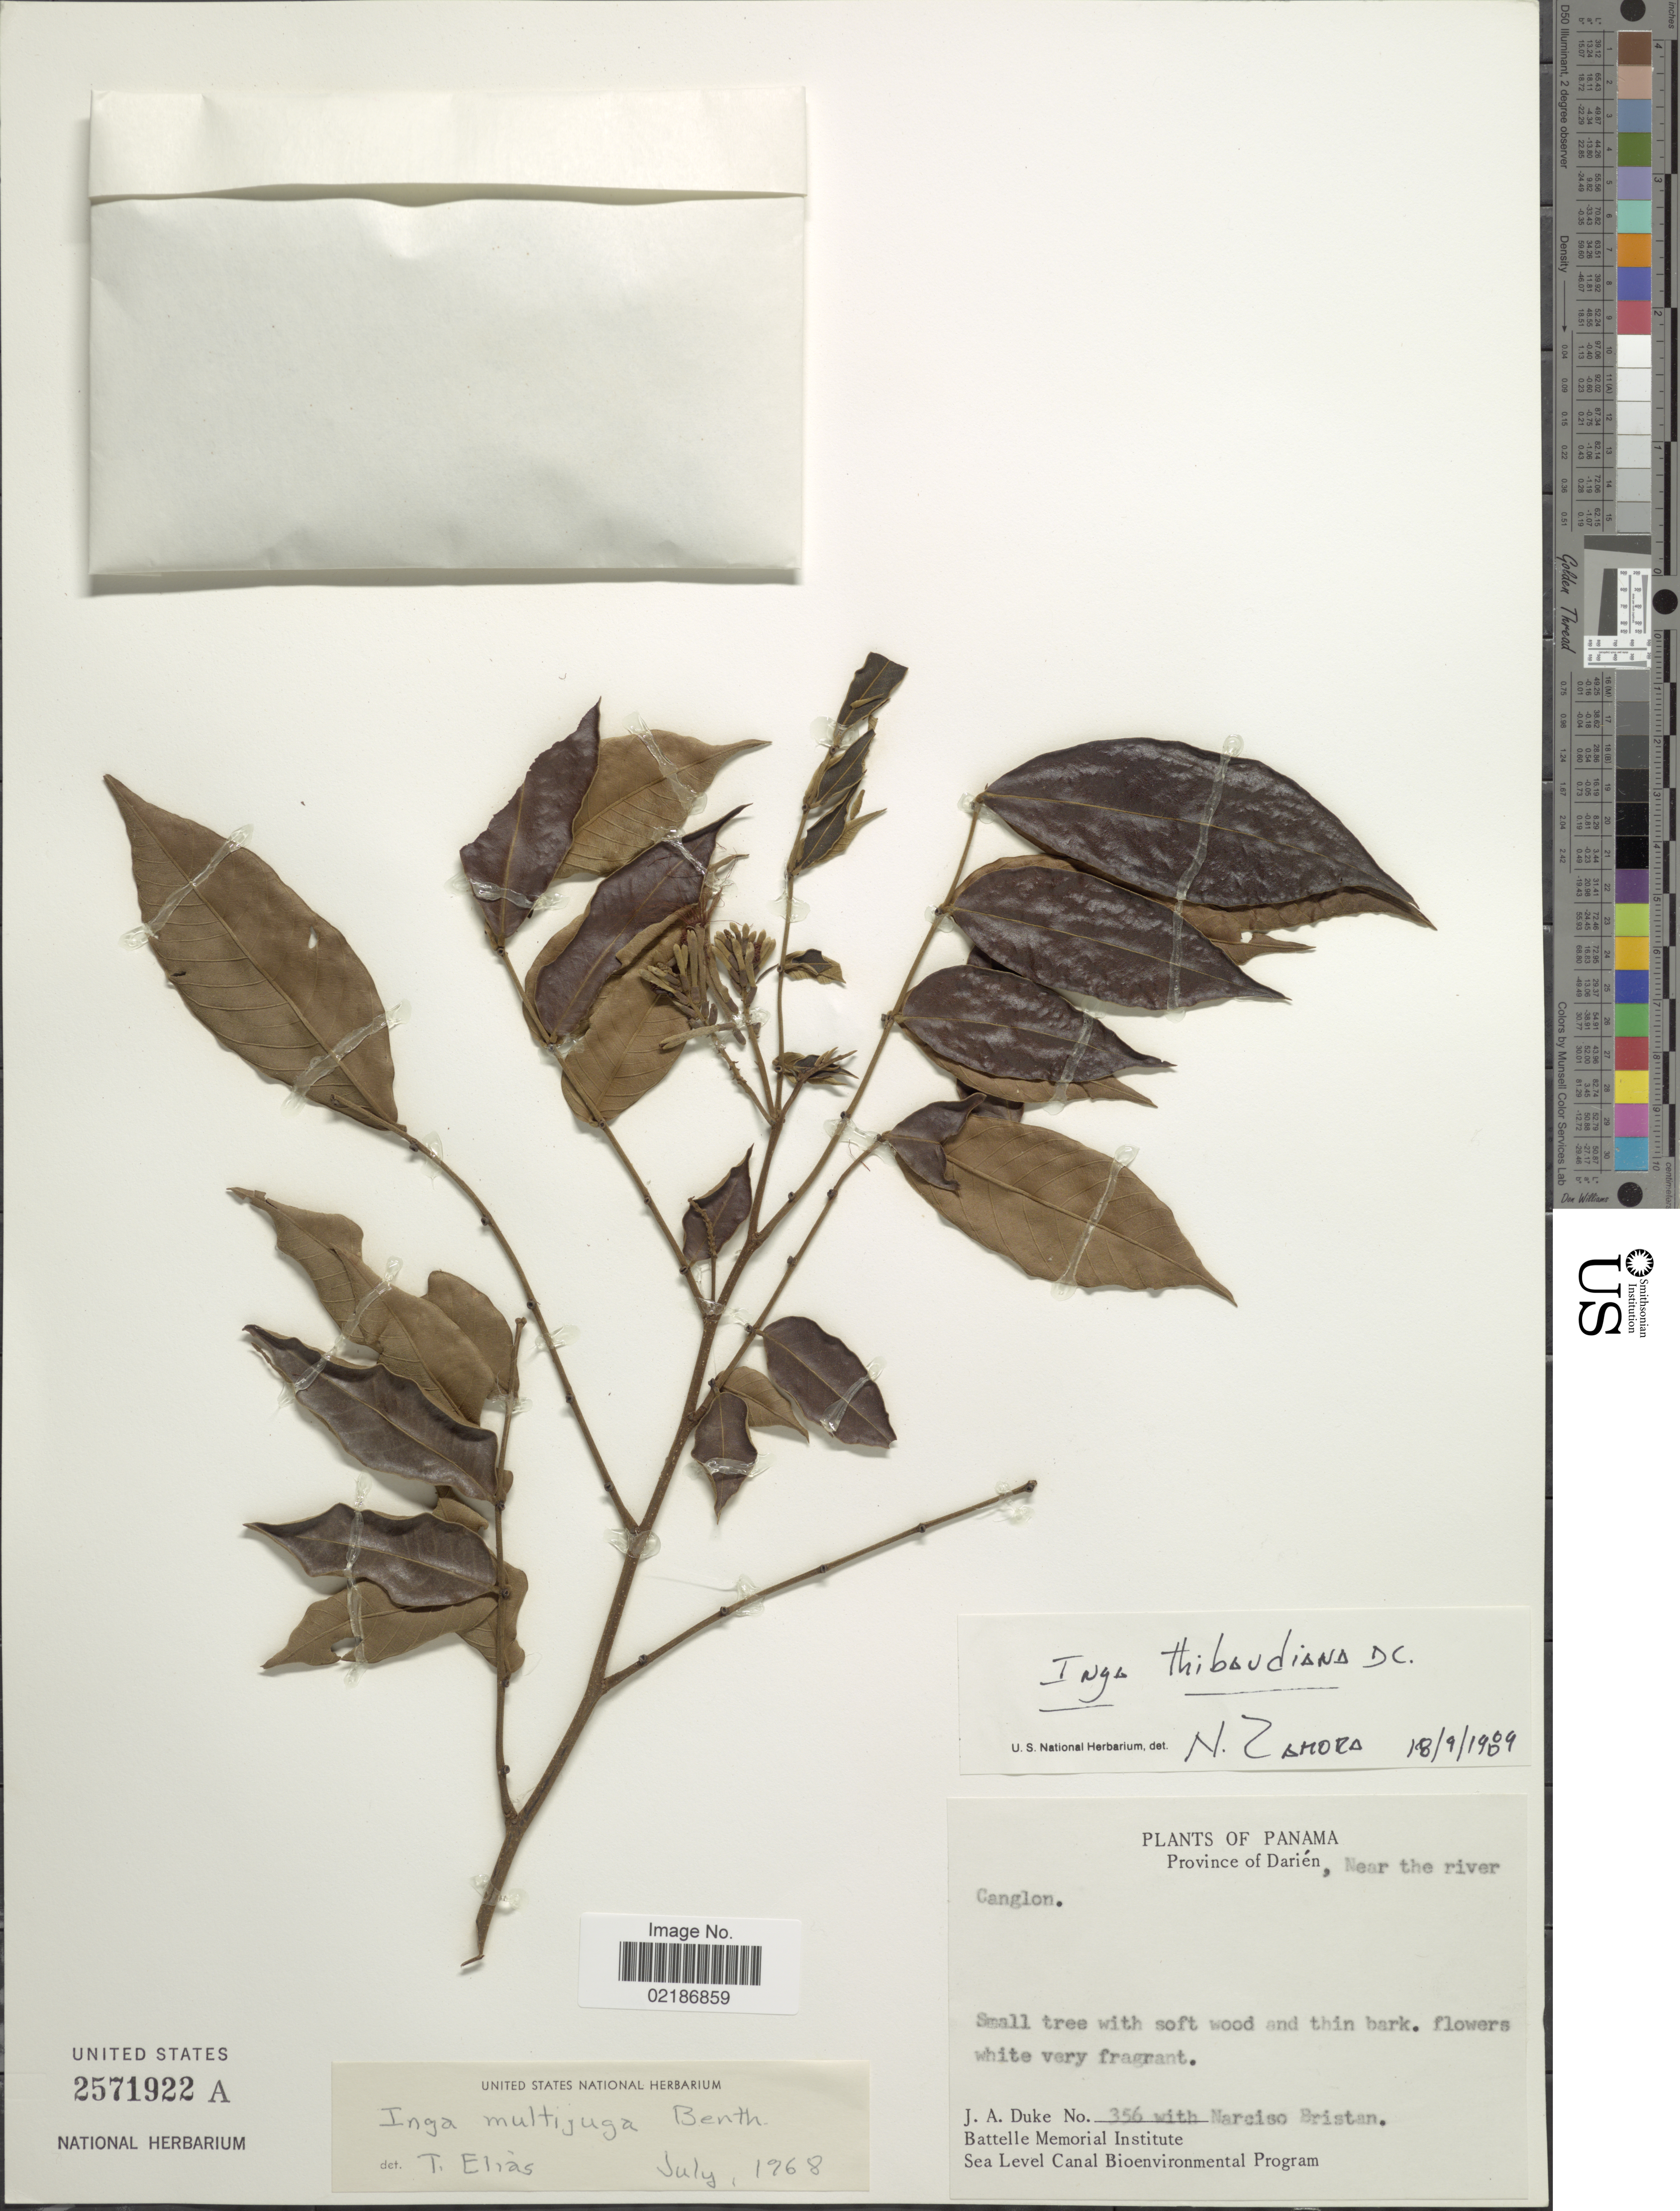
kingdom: Plantae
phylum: Tracheophyta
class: Magnoliopsida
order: Fabales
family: Fabaceae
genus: Inga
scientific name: Inga thibaudiana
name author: DC.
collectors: J. A. Duke & N. Bristan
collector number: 356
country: Panama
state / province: Darién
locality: Near the river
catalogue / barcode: US 2571922A